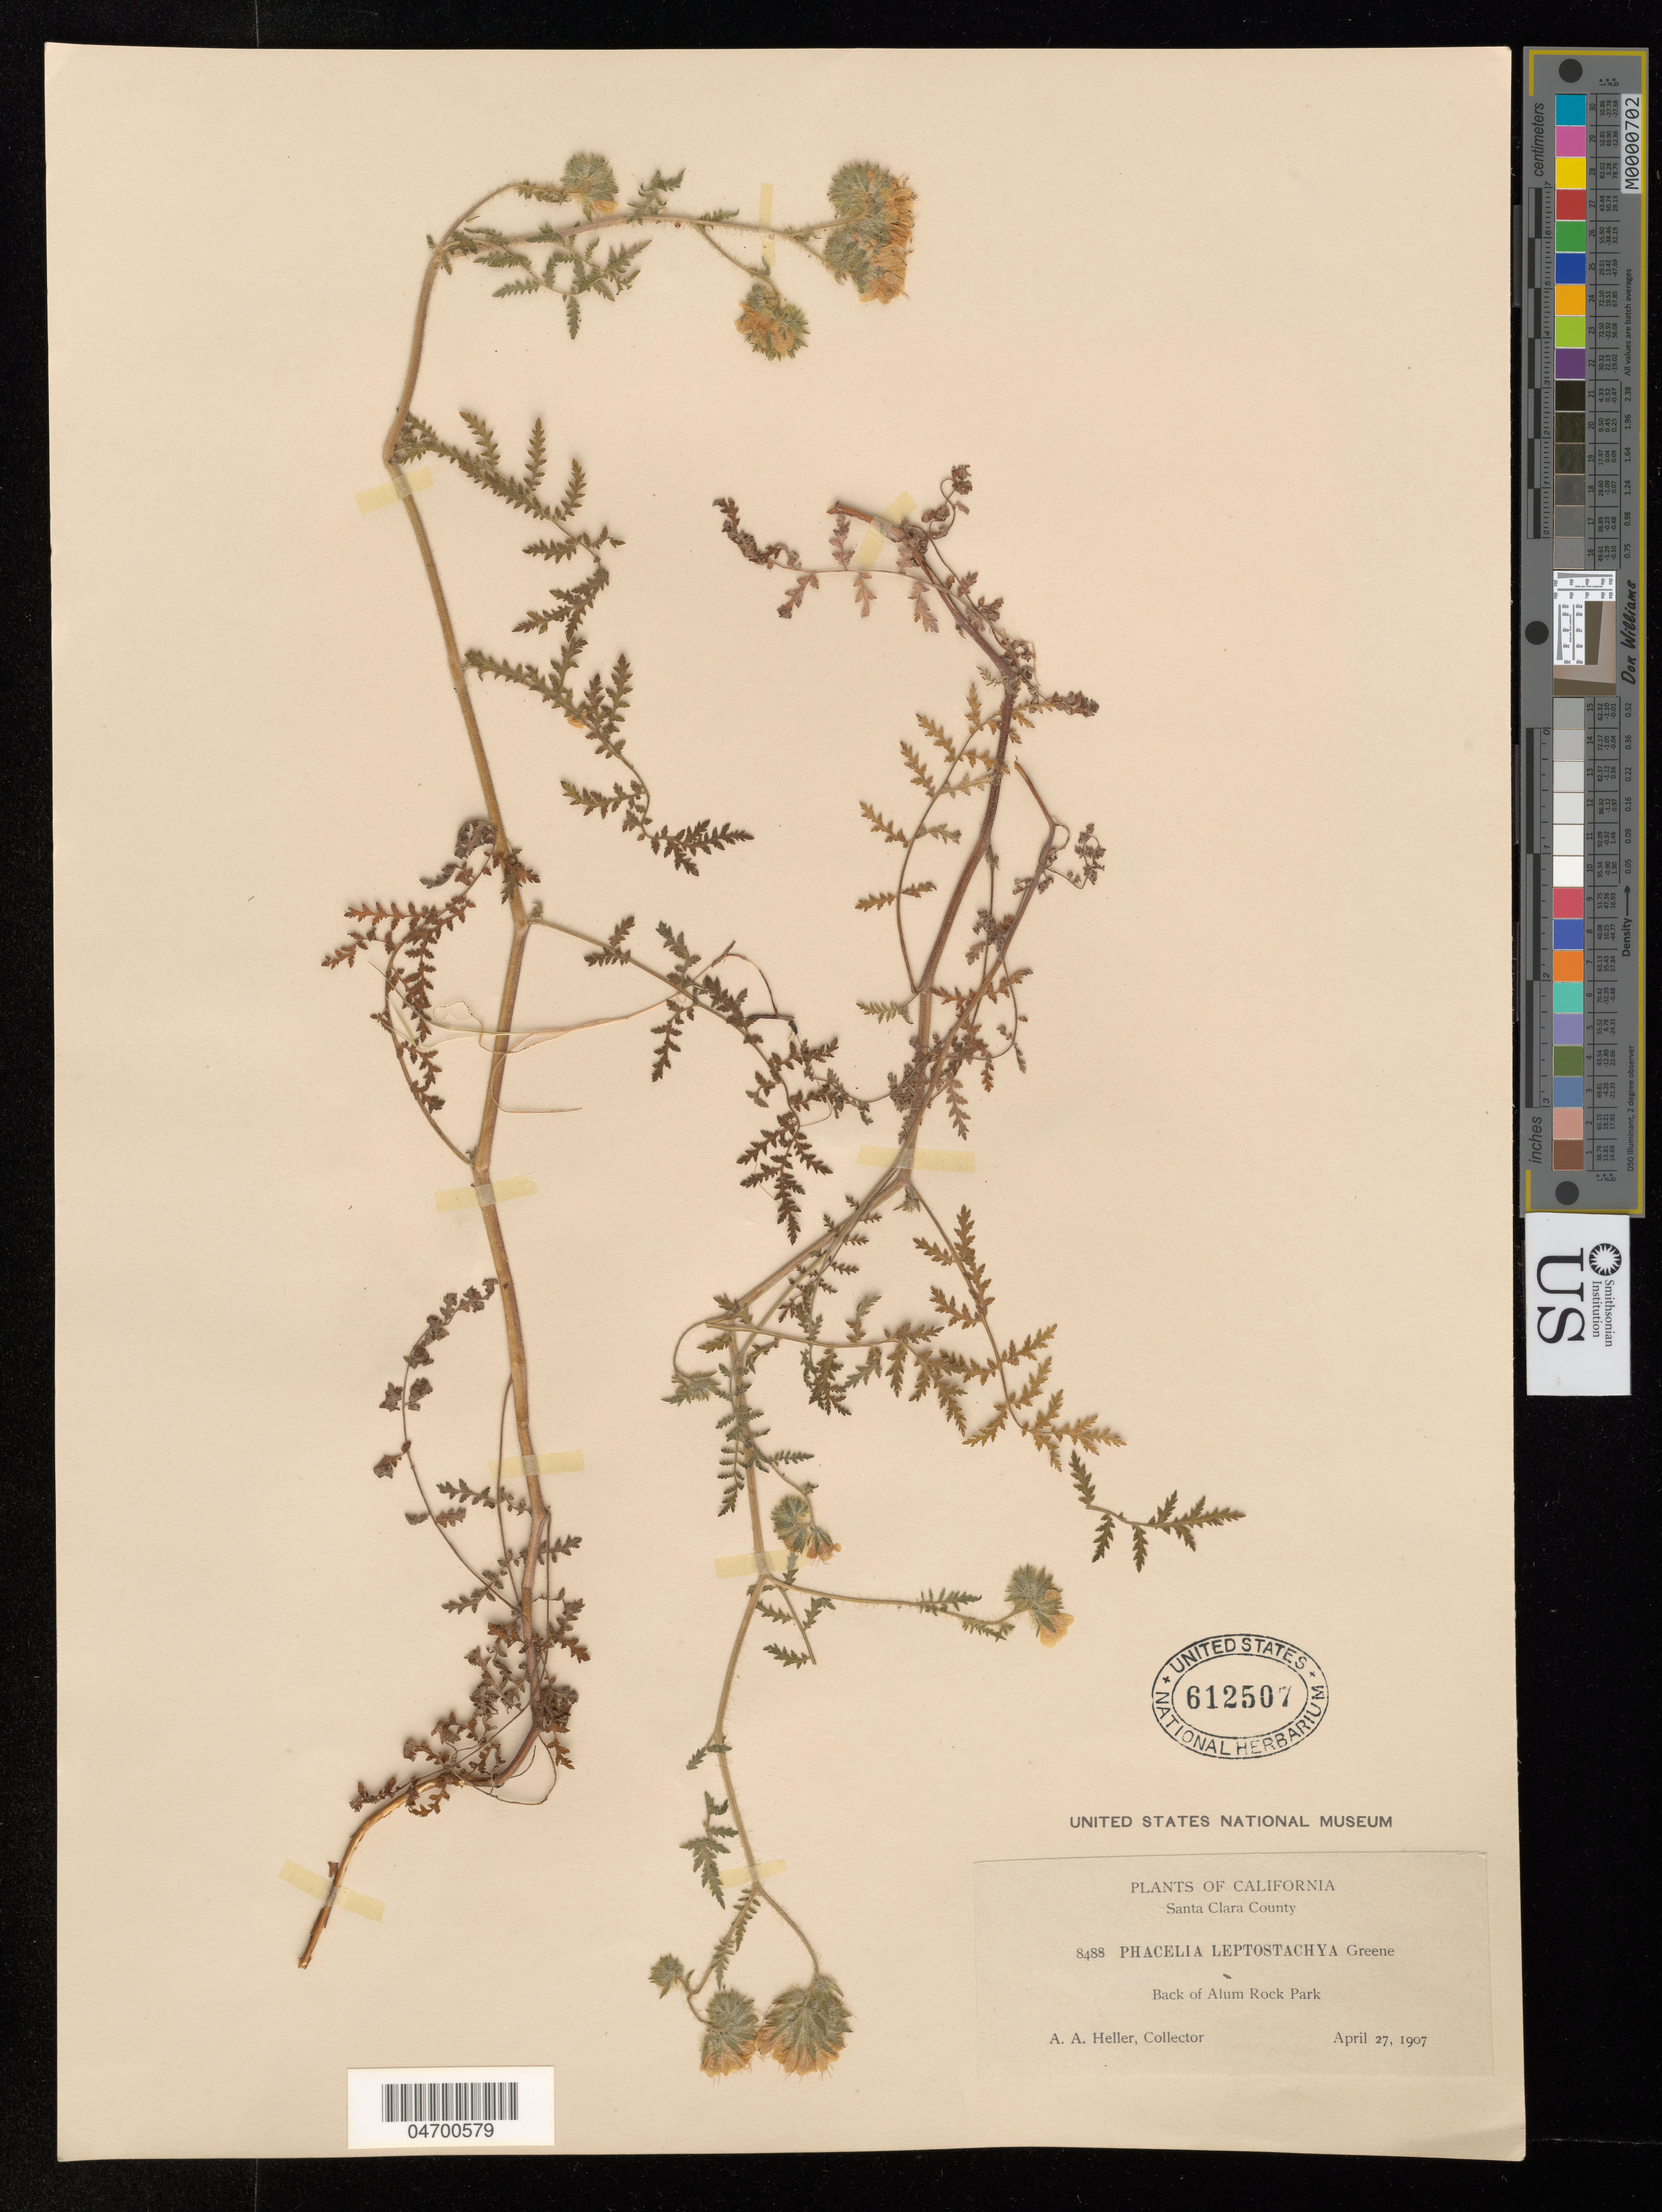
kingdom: Plantae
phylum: Tracheophyta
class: Magnoliopsida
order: Boraginales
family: Hydrophyllaceae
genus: Phacelia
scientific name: Phacelia leptostachya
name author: Greene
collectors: A. A. Heller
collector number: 8488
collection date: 1907-04-27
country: United States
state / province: California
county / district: Santa Clara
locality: Santa Clara County. Back of Alum Rock Park.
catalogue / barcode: US 612507